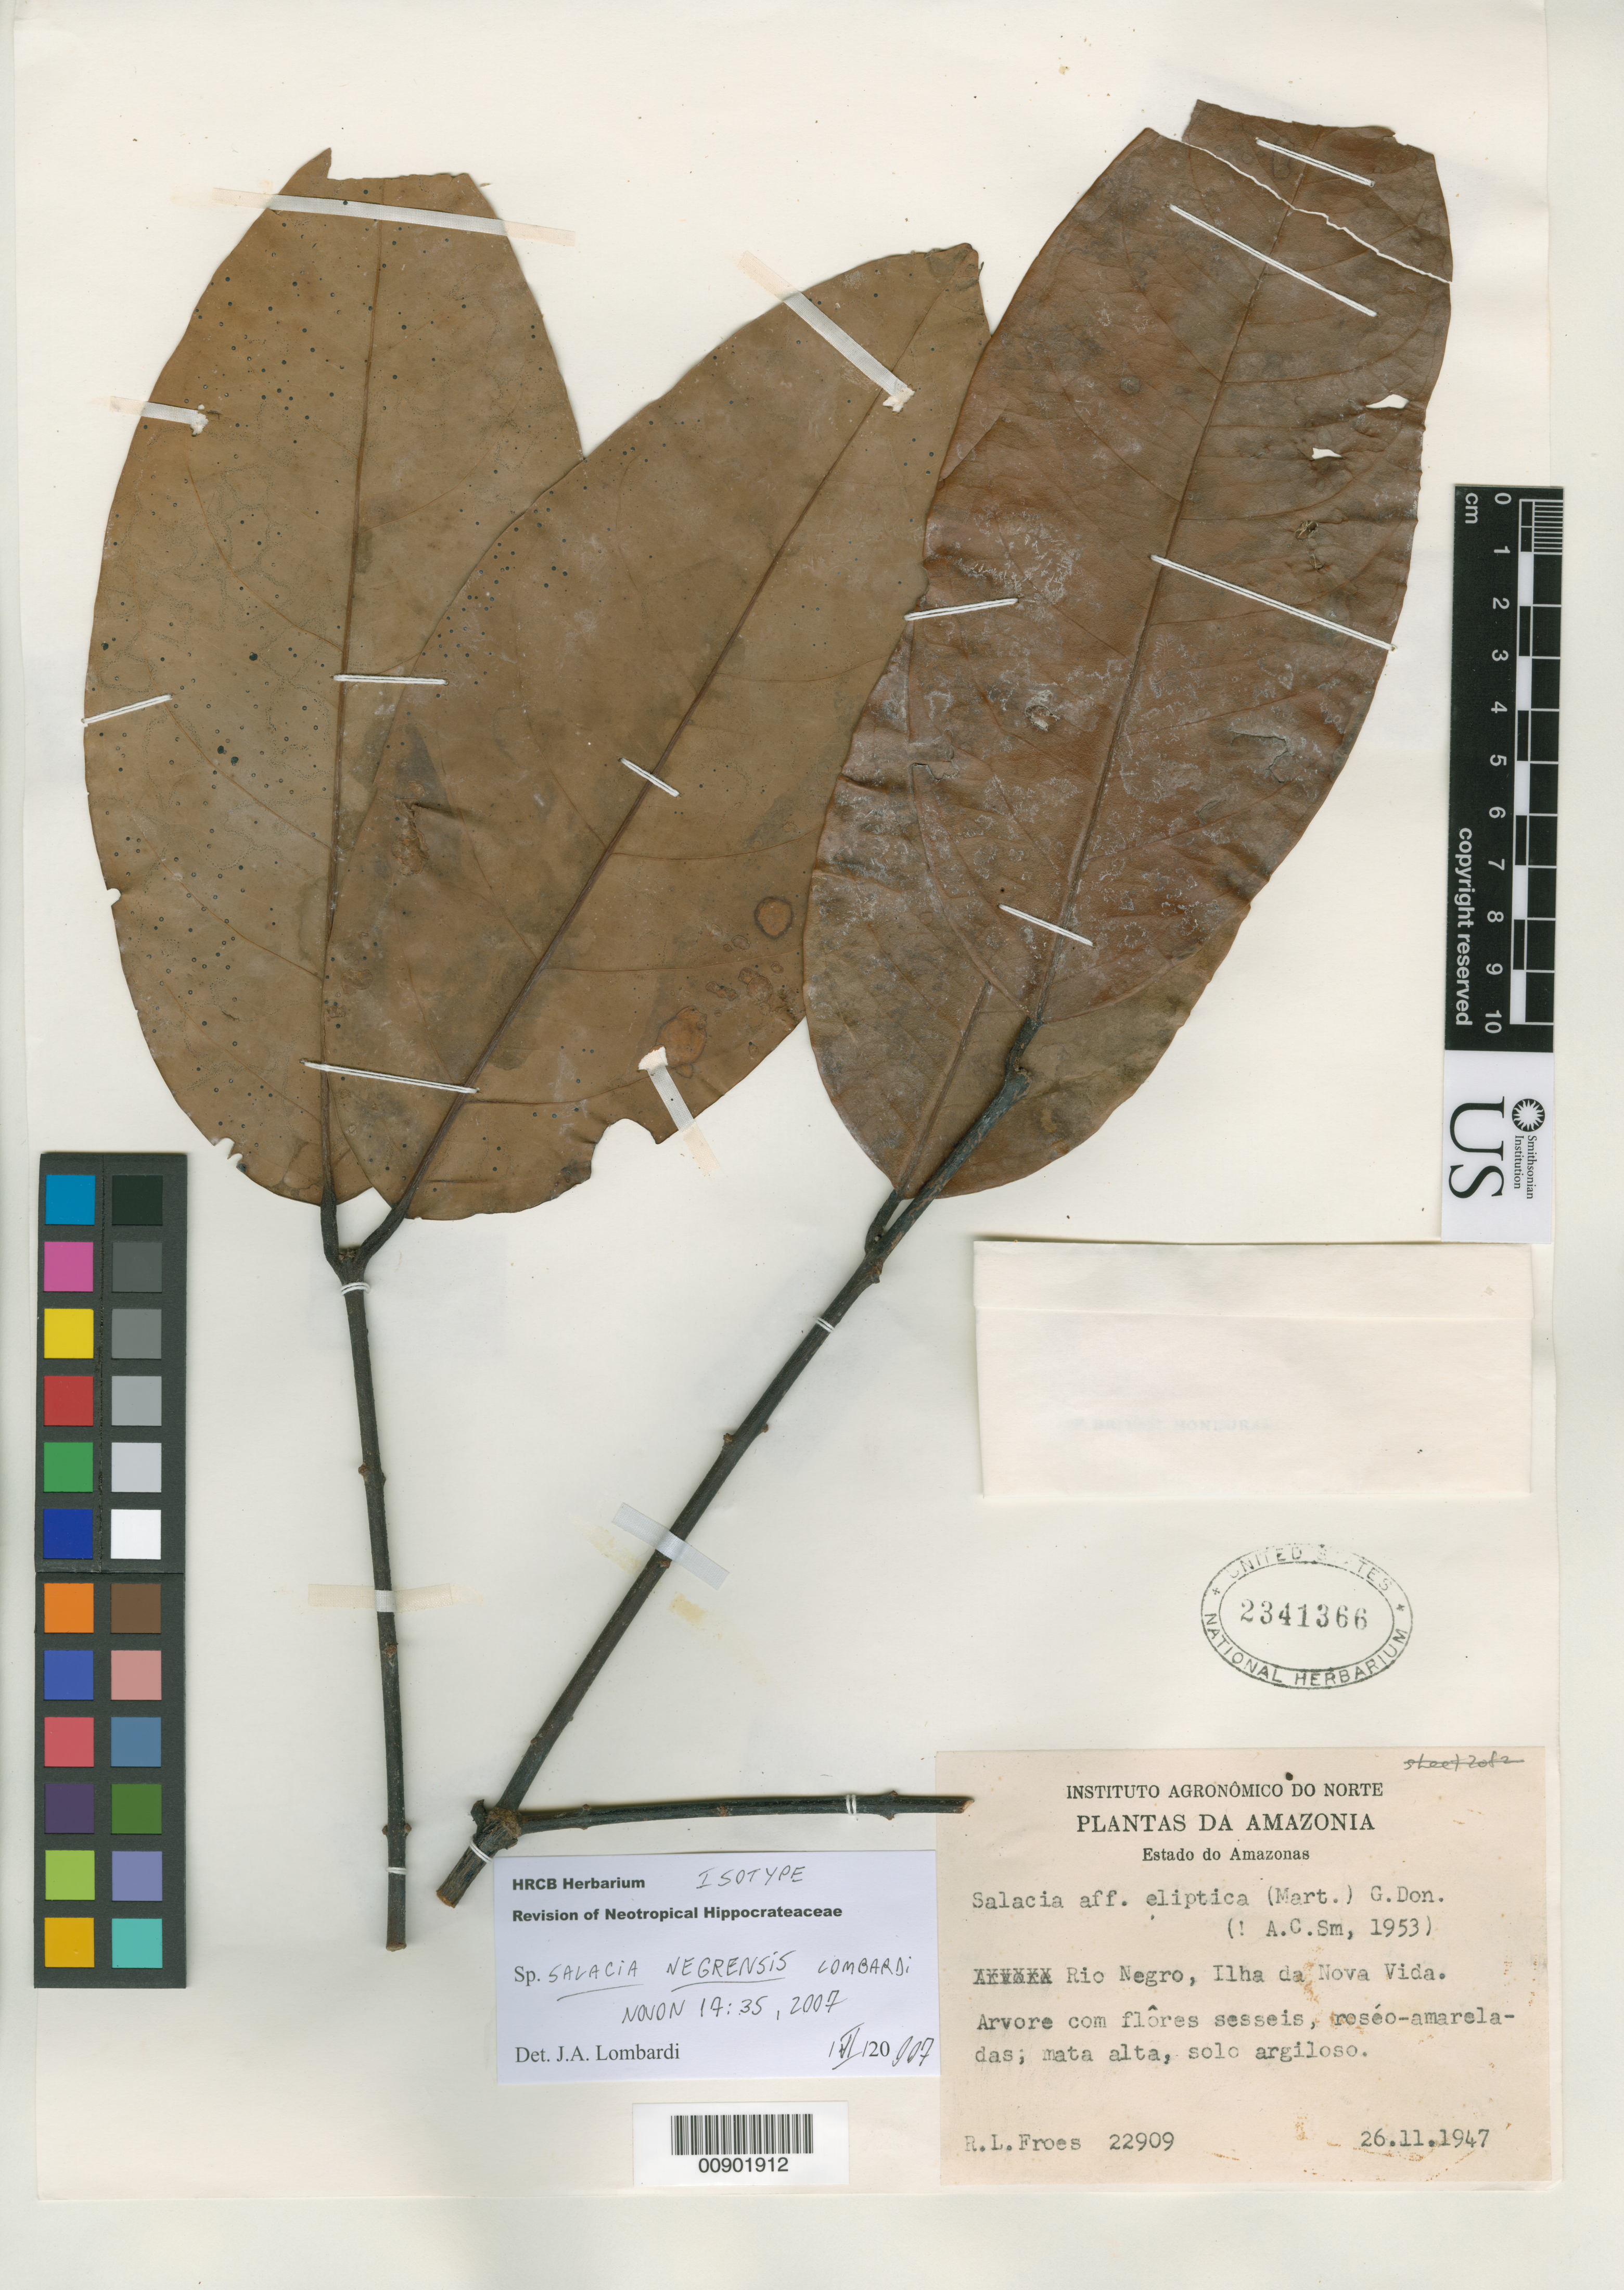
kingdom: Plantae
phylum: Tracheophyta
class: Magnoliopsida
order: Celastrales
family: Celastraceae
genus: Salacia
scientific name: Salacia negrensis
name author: Lombardi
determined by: Lombardi, Julio A.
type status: Isotype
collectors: R. L. Fróes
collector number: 22909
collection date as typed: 26 Nov 1947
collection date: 1947-11-26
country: Brazil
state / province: Amazonas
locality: Rio Negro; Ilha da Nova Vida.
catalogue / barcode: US 2341366